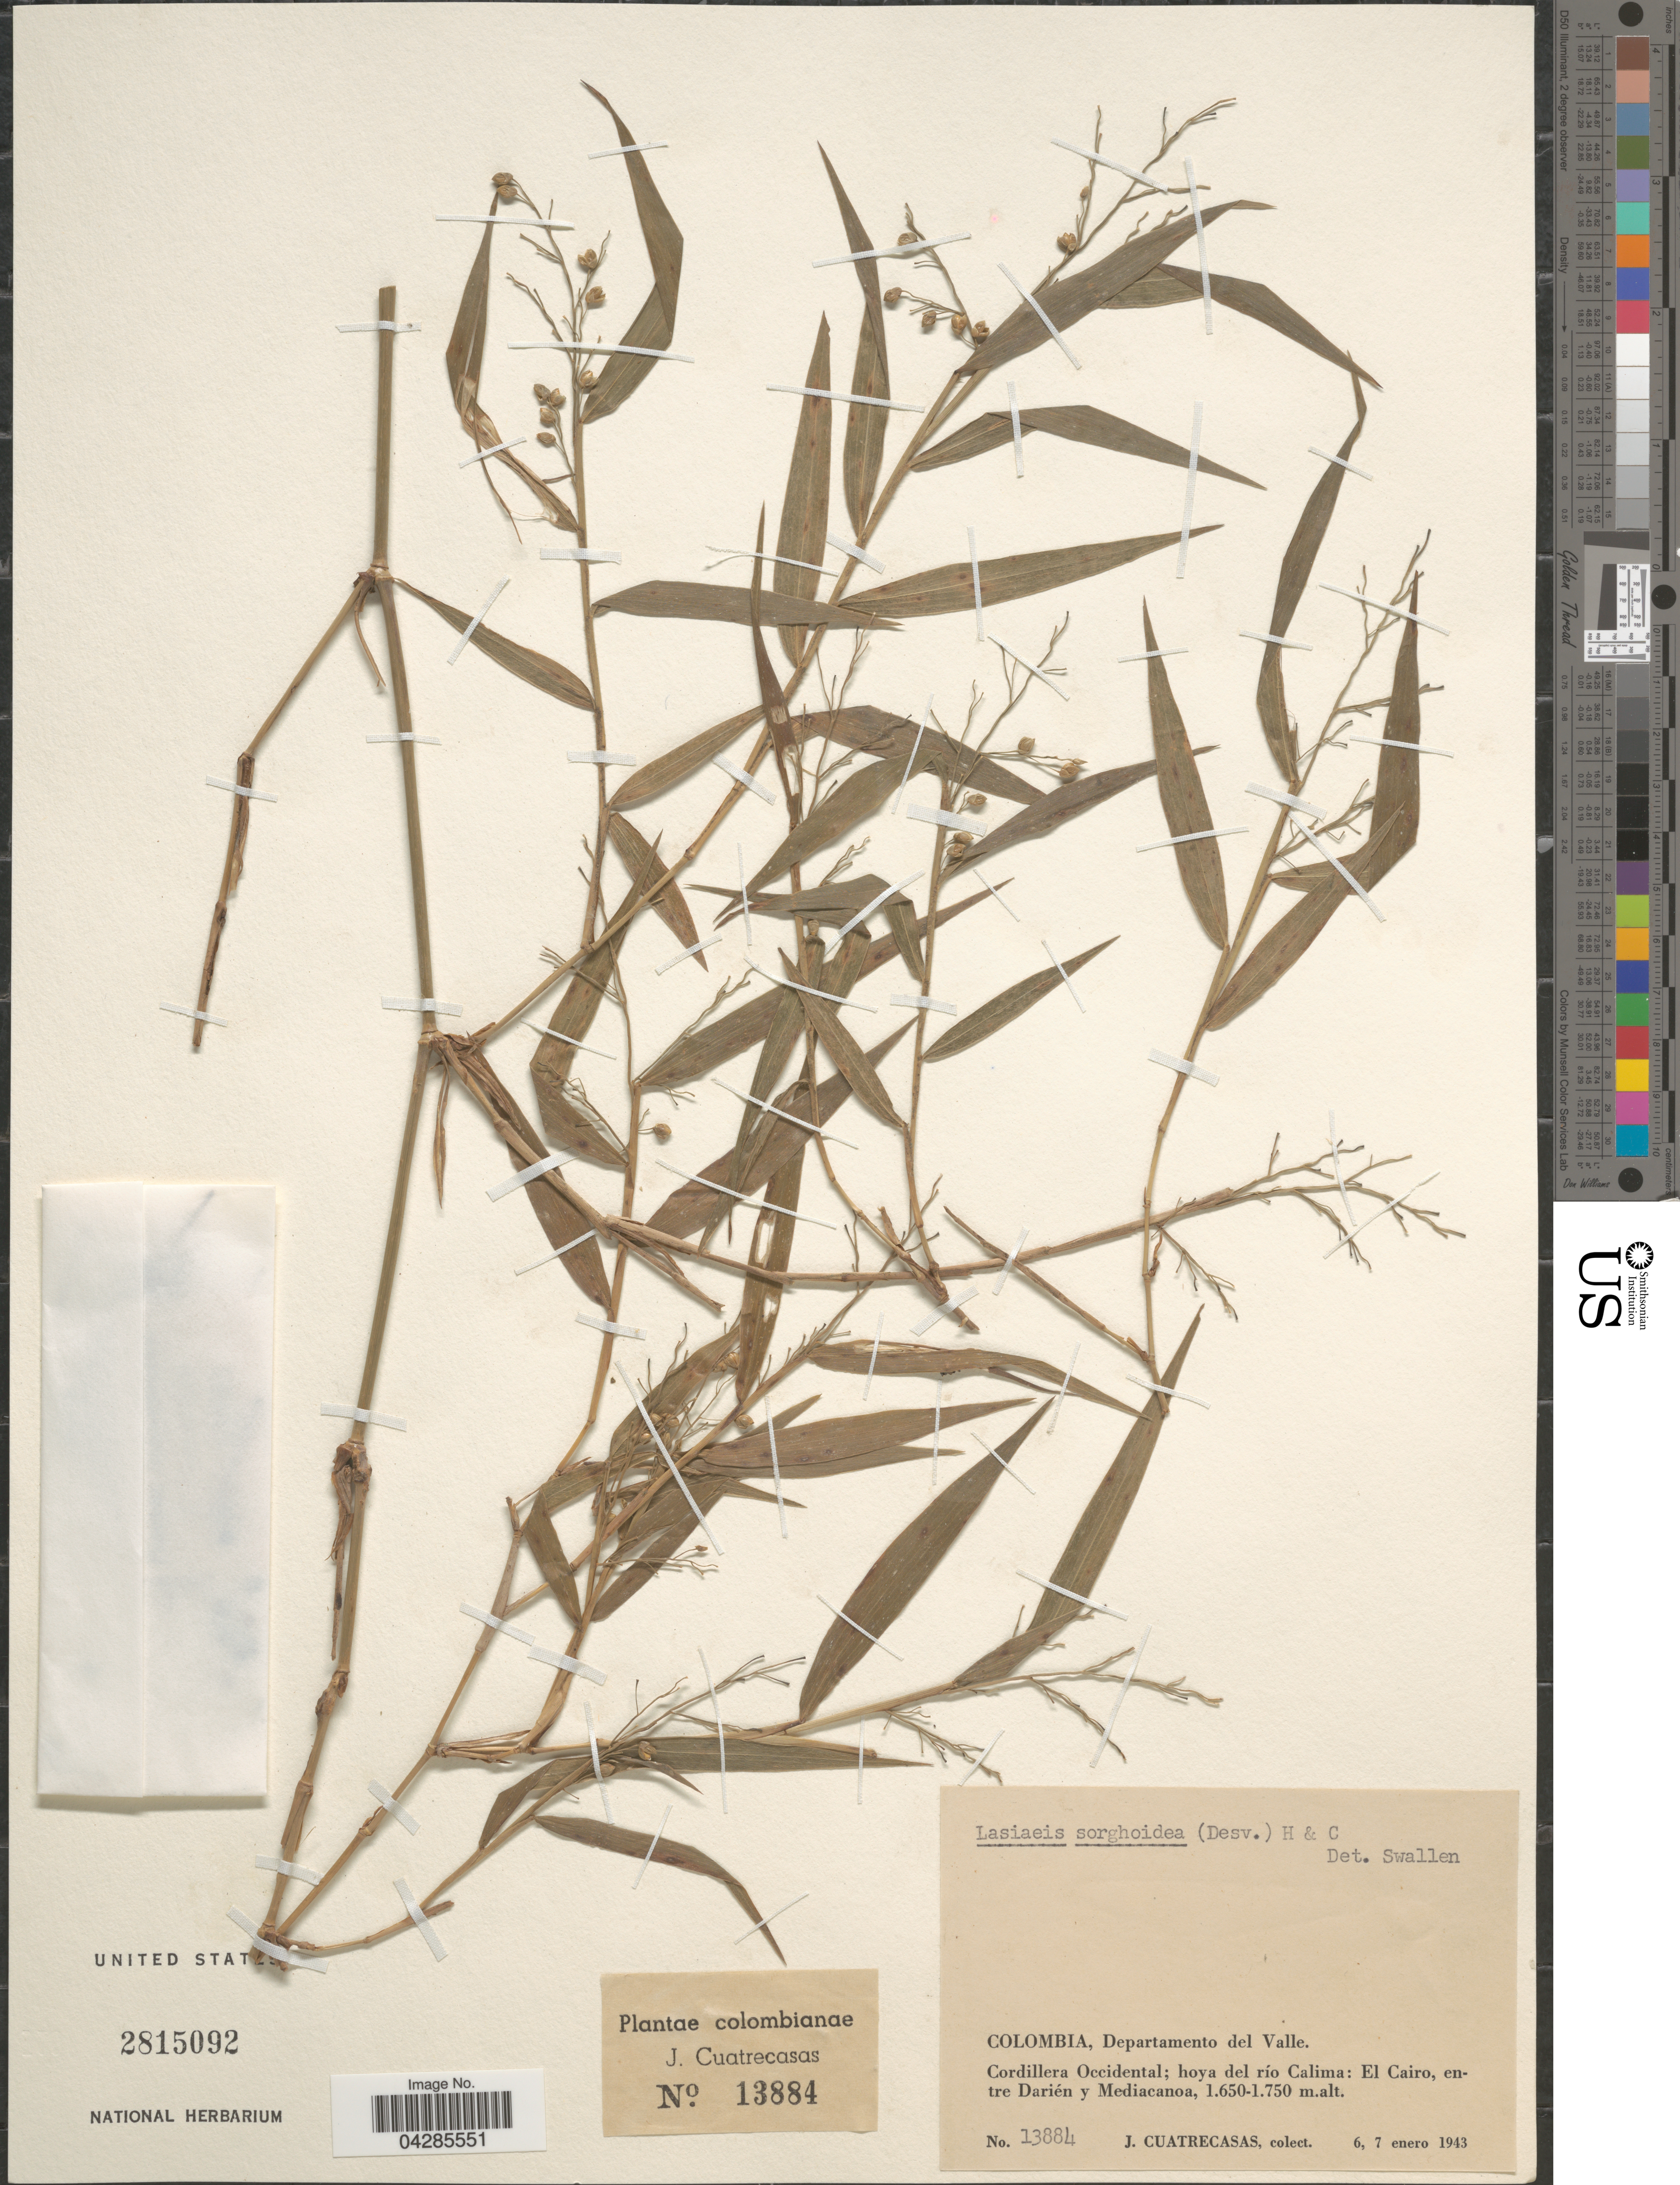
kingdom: Plantae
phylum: Tracheophyta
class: Liliopsida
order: Poales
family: Poaceae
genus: Lasiacis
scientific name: Lasiacis sorghoidea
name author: (Desv. ex Ham.) Hitchc. & Chase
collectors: J. Cuatrecasas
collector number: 13884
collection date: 1943-01-06/1943-01-07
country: Colombia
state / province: Valle del Cauca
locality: Departamento del Valle. Cordillera Occidental; hoya del río Calima: El Cairo, entre Darién y Mediacanoa.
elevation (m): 1650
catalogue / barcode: US 2815092